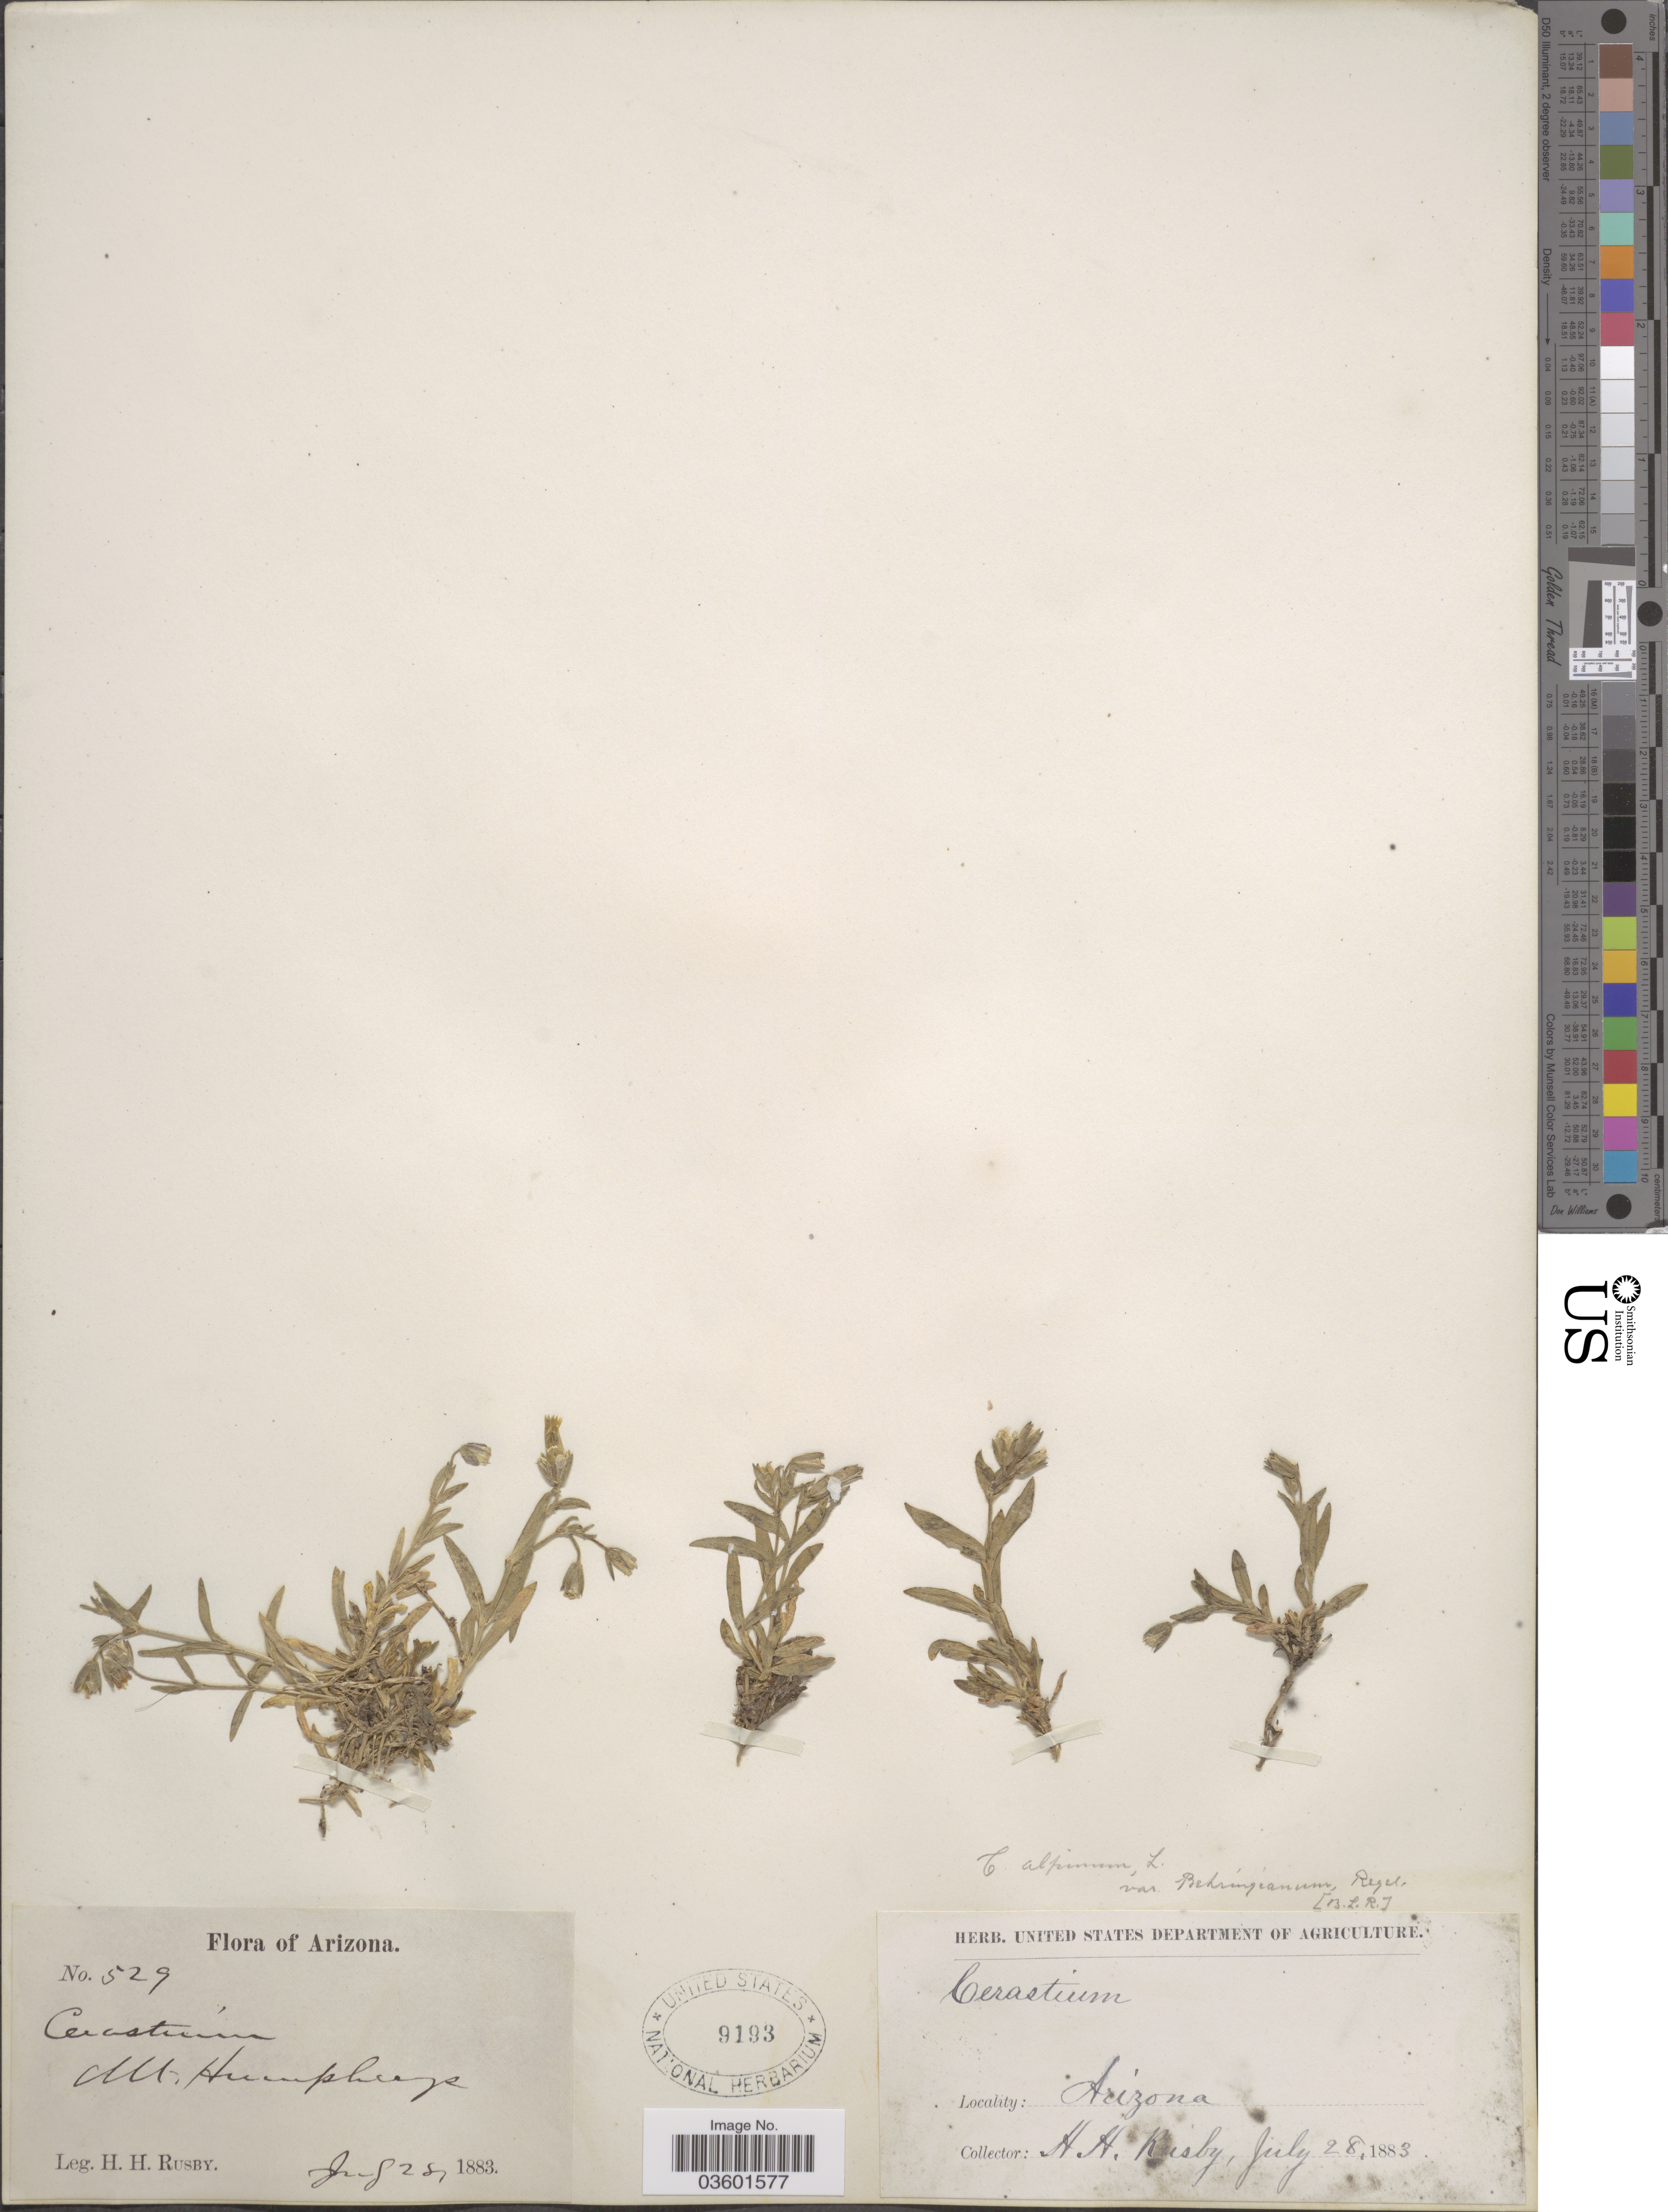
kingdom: Plantae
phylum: Tracheophyta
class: Magnoliopsida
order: Caryophyllales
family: Caryophyllaceae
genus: Cerastium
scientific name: Cerastium beeringianum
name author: Cham. & Schltdl.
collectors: H. H. Rusby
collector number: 529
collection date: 1883-07-28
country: United States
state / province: Arizona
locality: Mt. Humphreys.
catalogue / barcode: US 9193